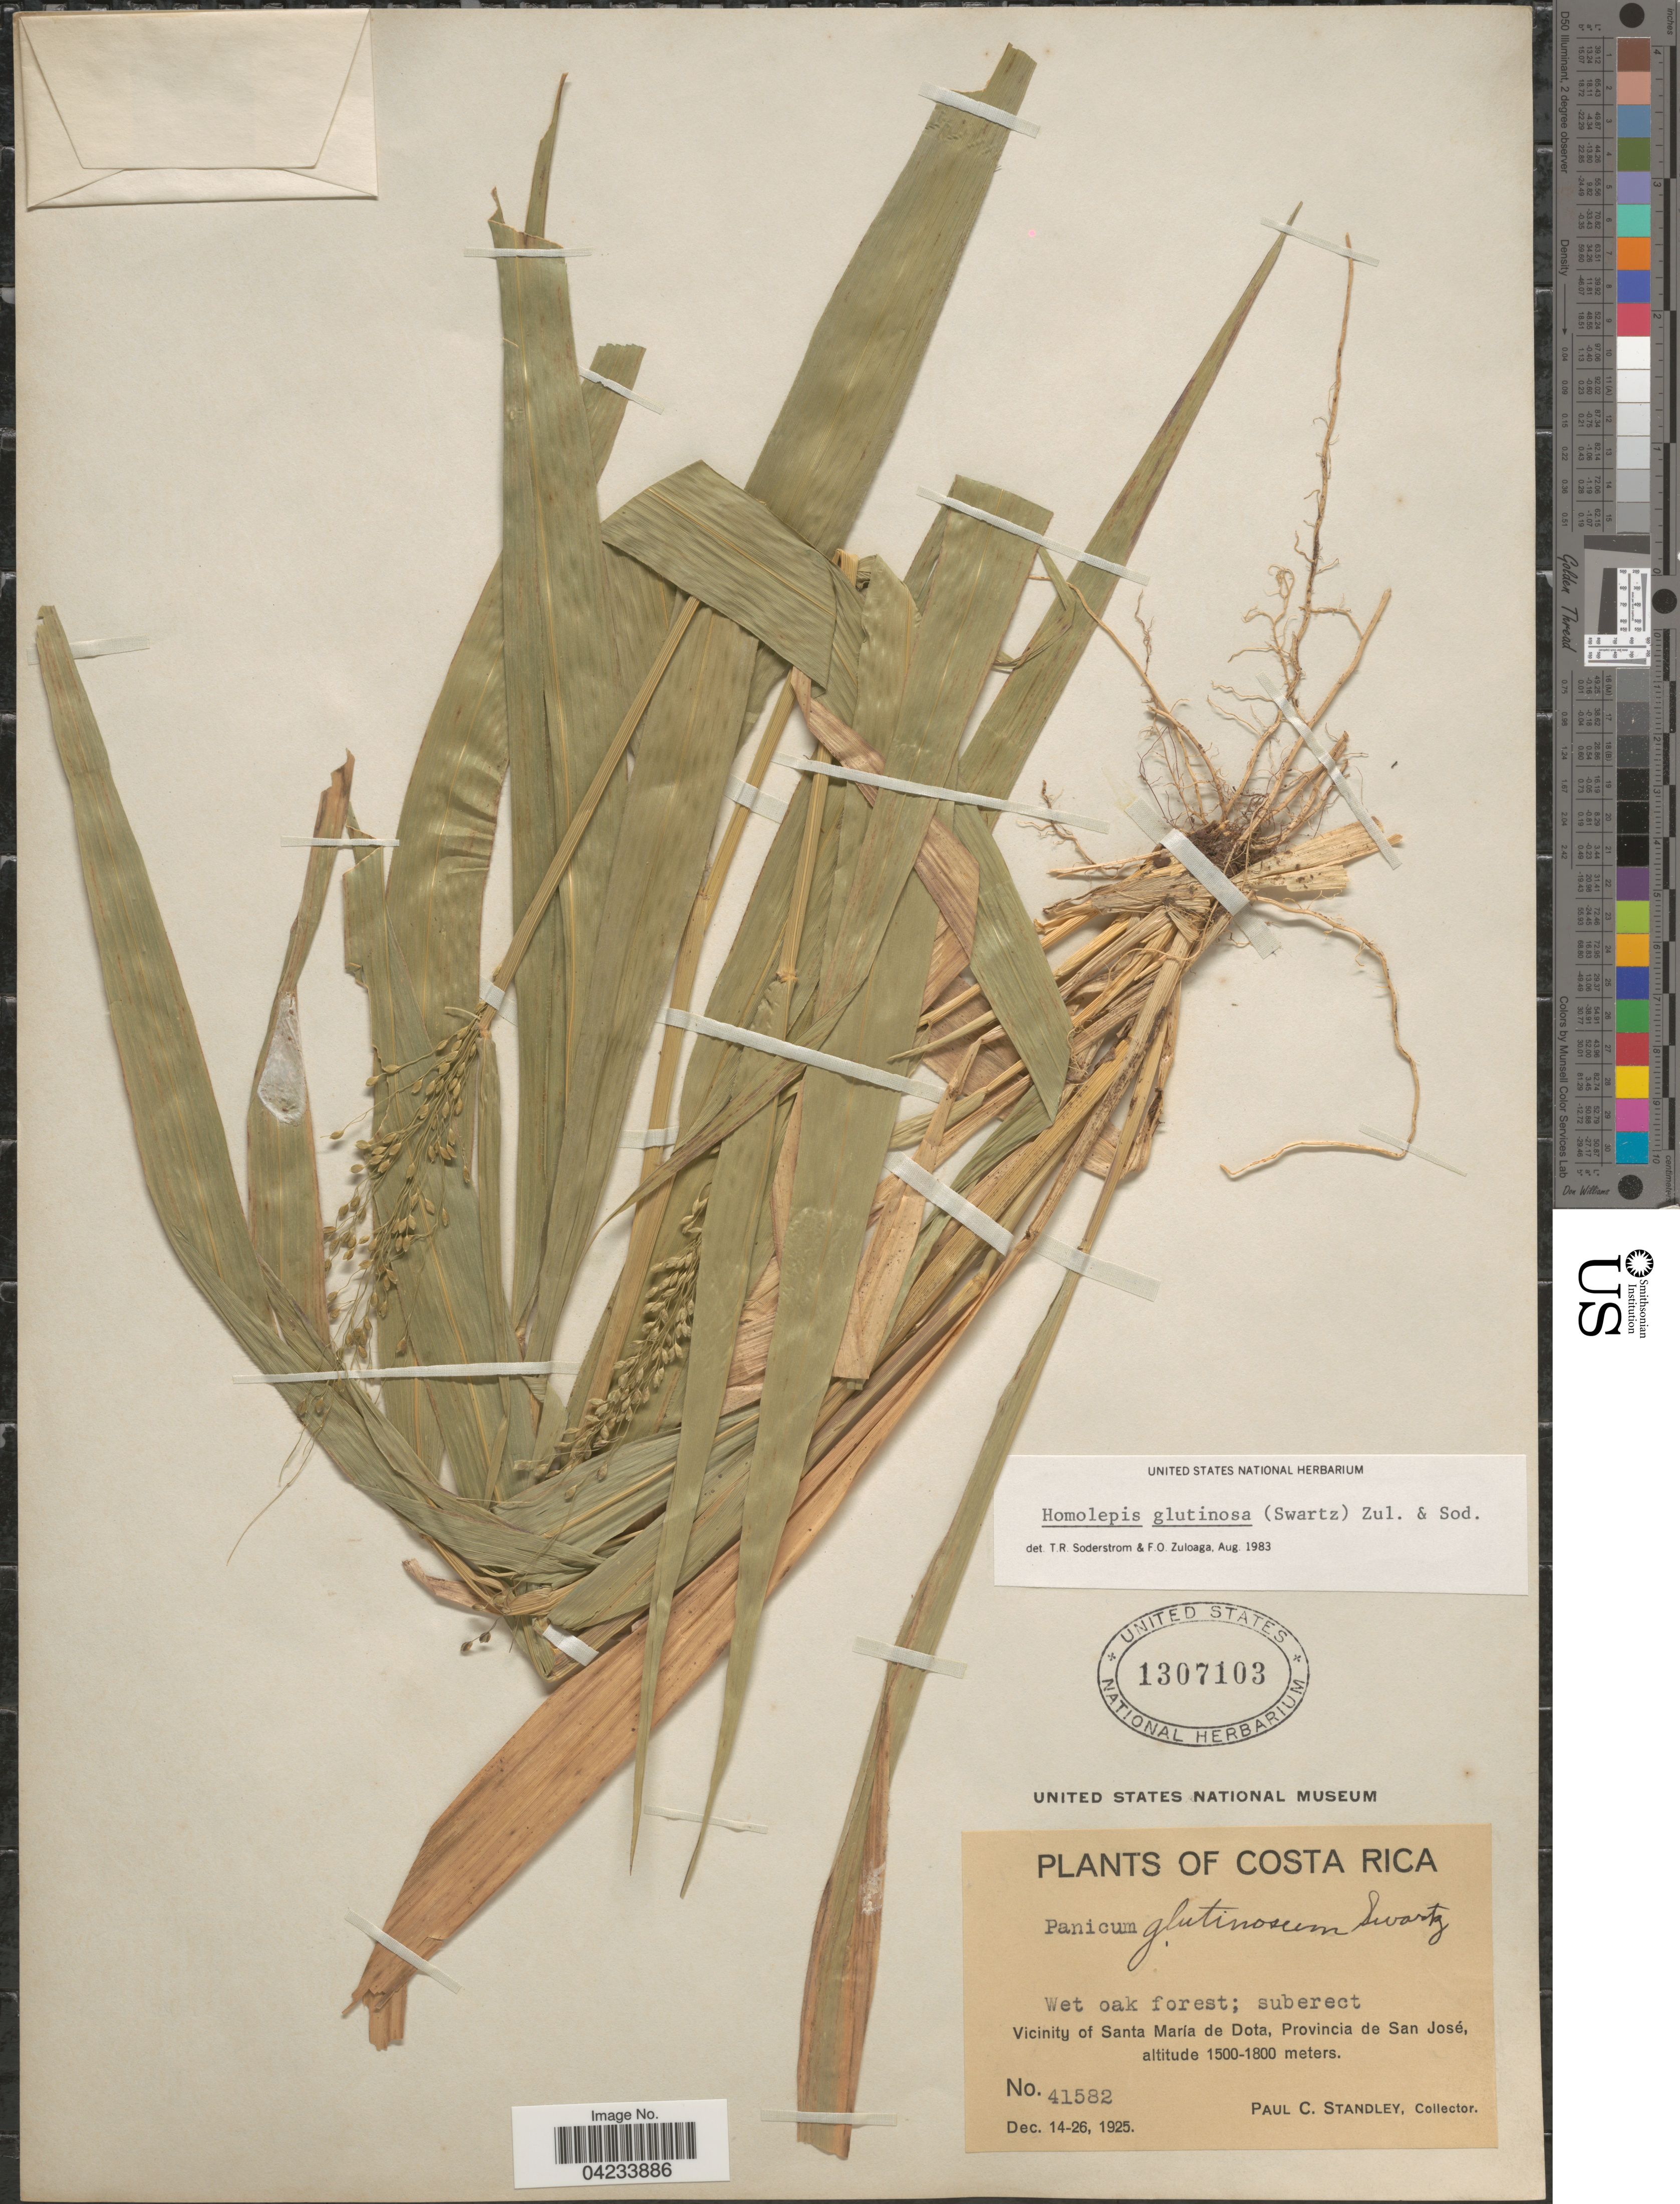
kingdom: Plantae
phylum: Tracheophyta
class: Liliopsida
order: Poales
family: Poaceae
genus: Homolepis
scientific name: Homolepis glutinosa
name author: (Sw.) Zuloaga & Soderstr.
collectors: P. C. Standley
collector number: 41582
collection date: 1925-12-14/1925-12-26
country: Costa Rica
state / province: San José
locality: Vicinity of Santa María de Dota, Provincia de San José.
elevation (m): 1500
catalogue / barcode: US 1307103